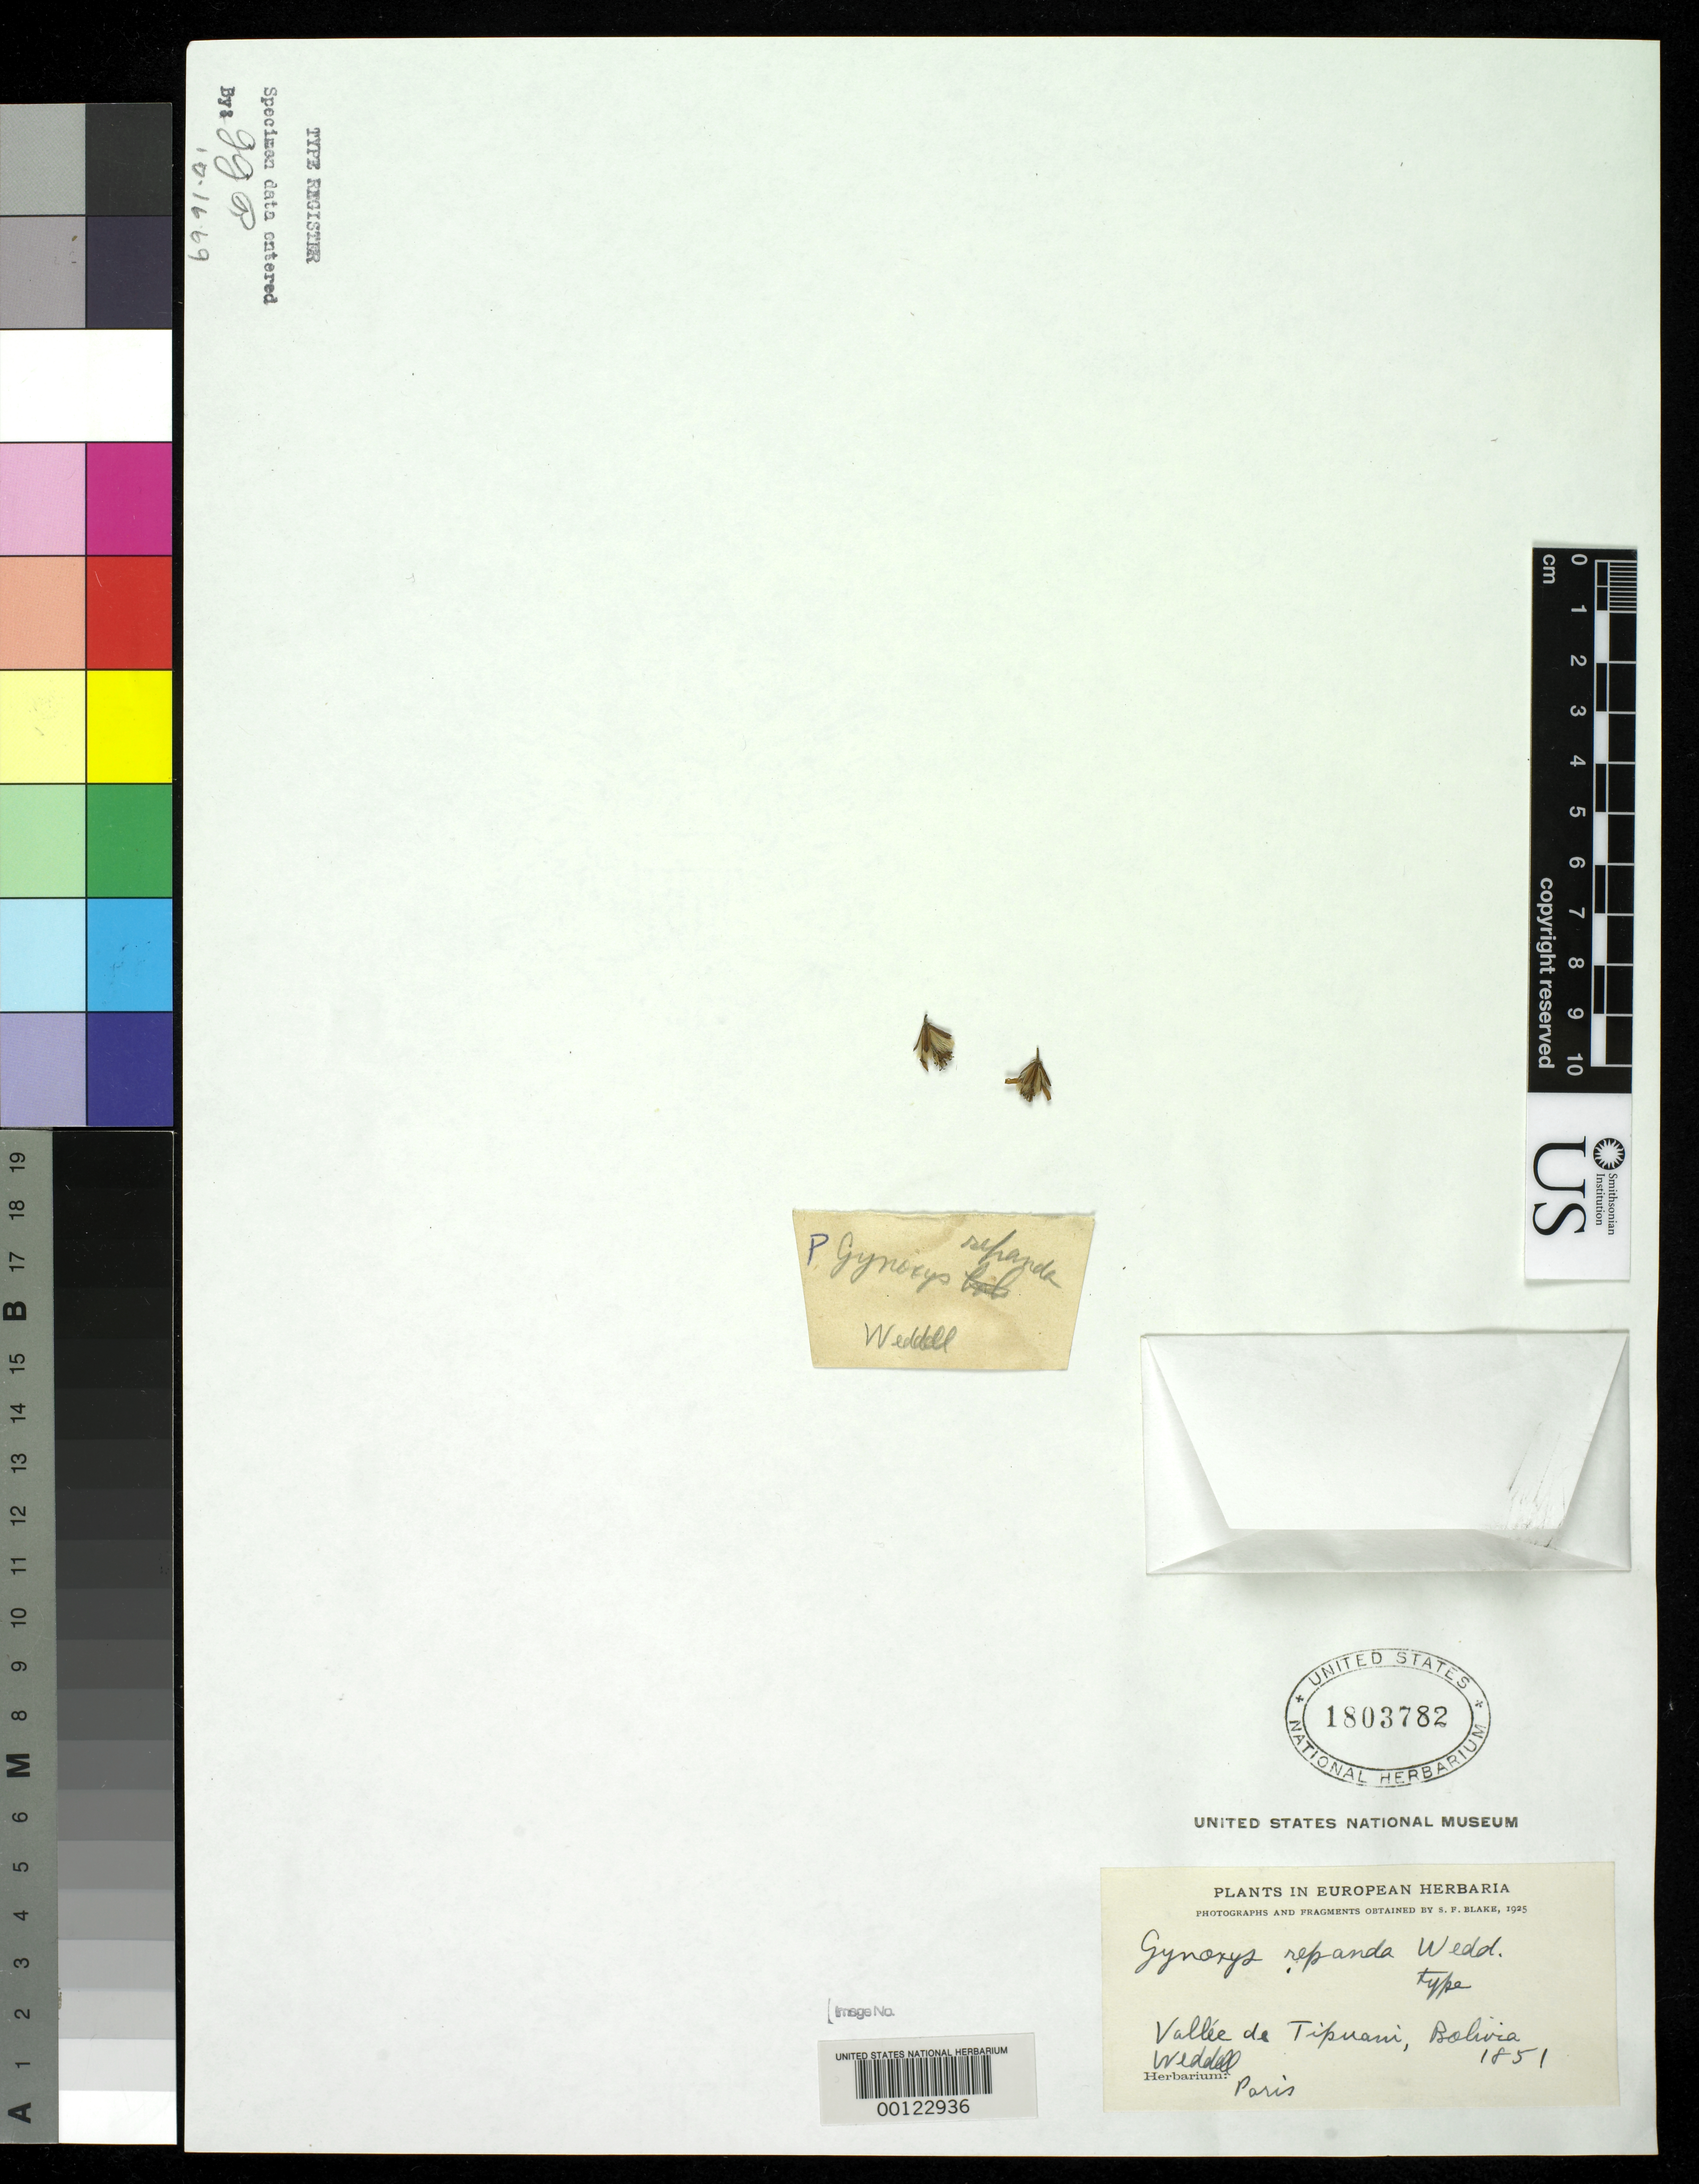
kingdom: Plantae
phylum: Tracheophyta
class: Magnoliopsida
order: Asterales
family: Asteraceae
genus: Gynoxys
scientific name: Gynoxys repanda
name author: Wedd.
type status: Type Fragment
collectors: H. A. Weddell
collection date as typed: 1851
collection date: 1851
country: Bolivia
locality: Vallee de Tipuani.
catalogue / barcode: US 1803782